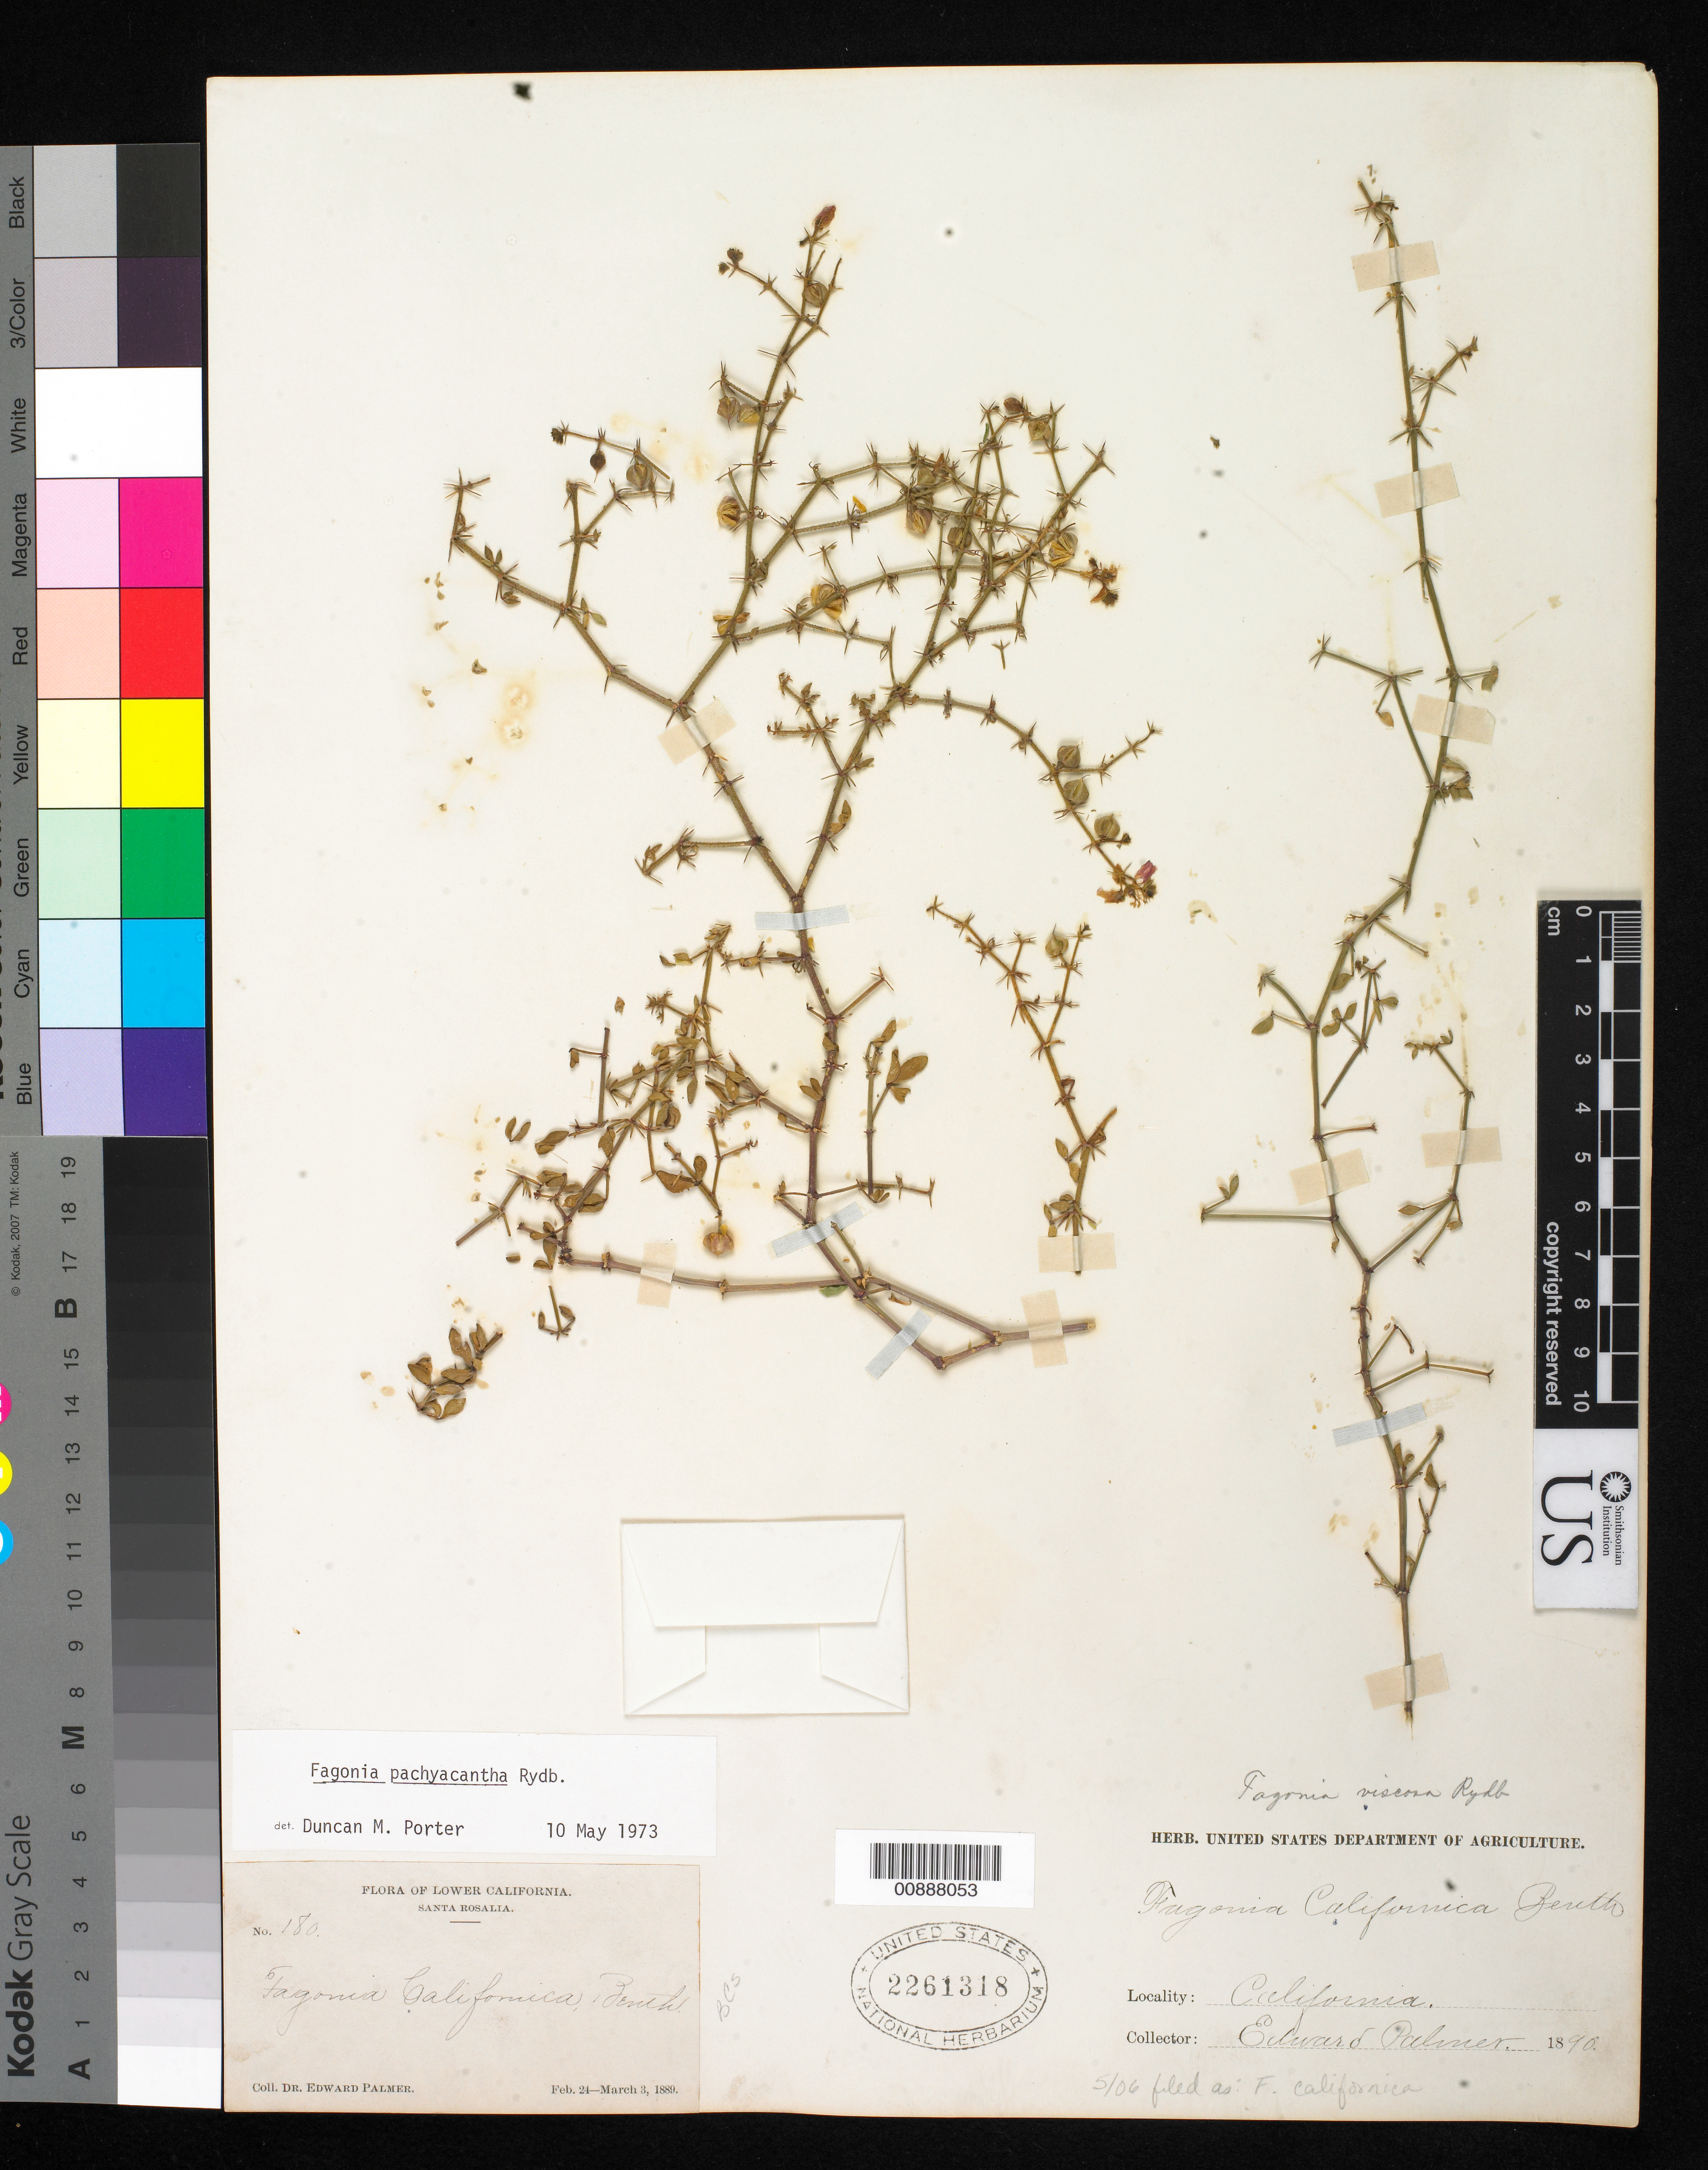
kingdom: Plantae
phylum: Tracheophyta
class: Magnoliopsida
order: Zygophyllales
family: Zygophyllaceae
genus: Fagonia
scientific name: Fagonia californica var. glutinosa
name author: Vail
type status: Isosyntype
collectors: E. Palmer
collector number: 180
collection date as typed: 24 Feb 1889 to 03 Mar 1889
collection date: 1889-02-24/1889-03-03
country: Mexico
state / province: Baja California Sur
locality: Lower California, Santa Rosalia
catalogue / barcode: US 2261318